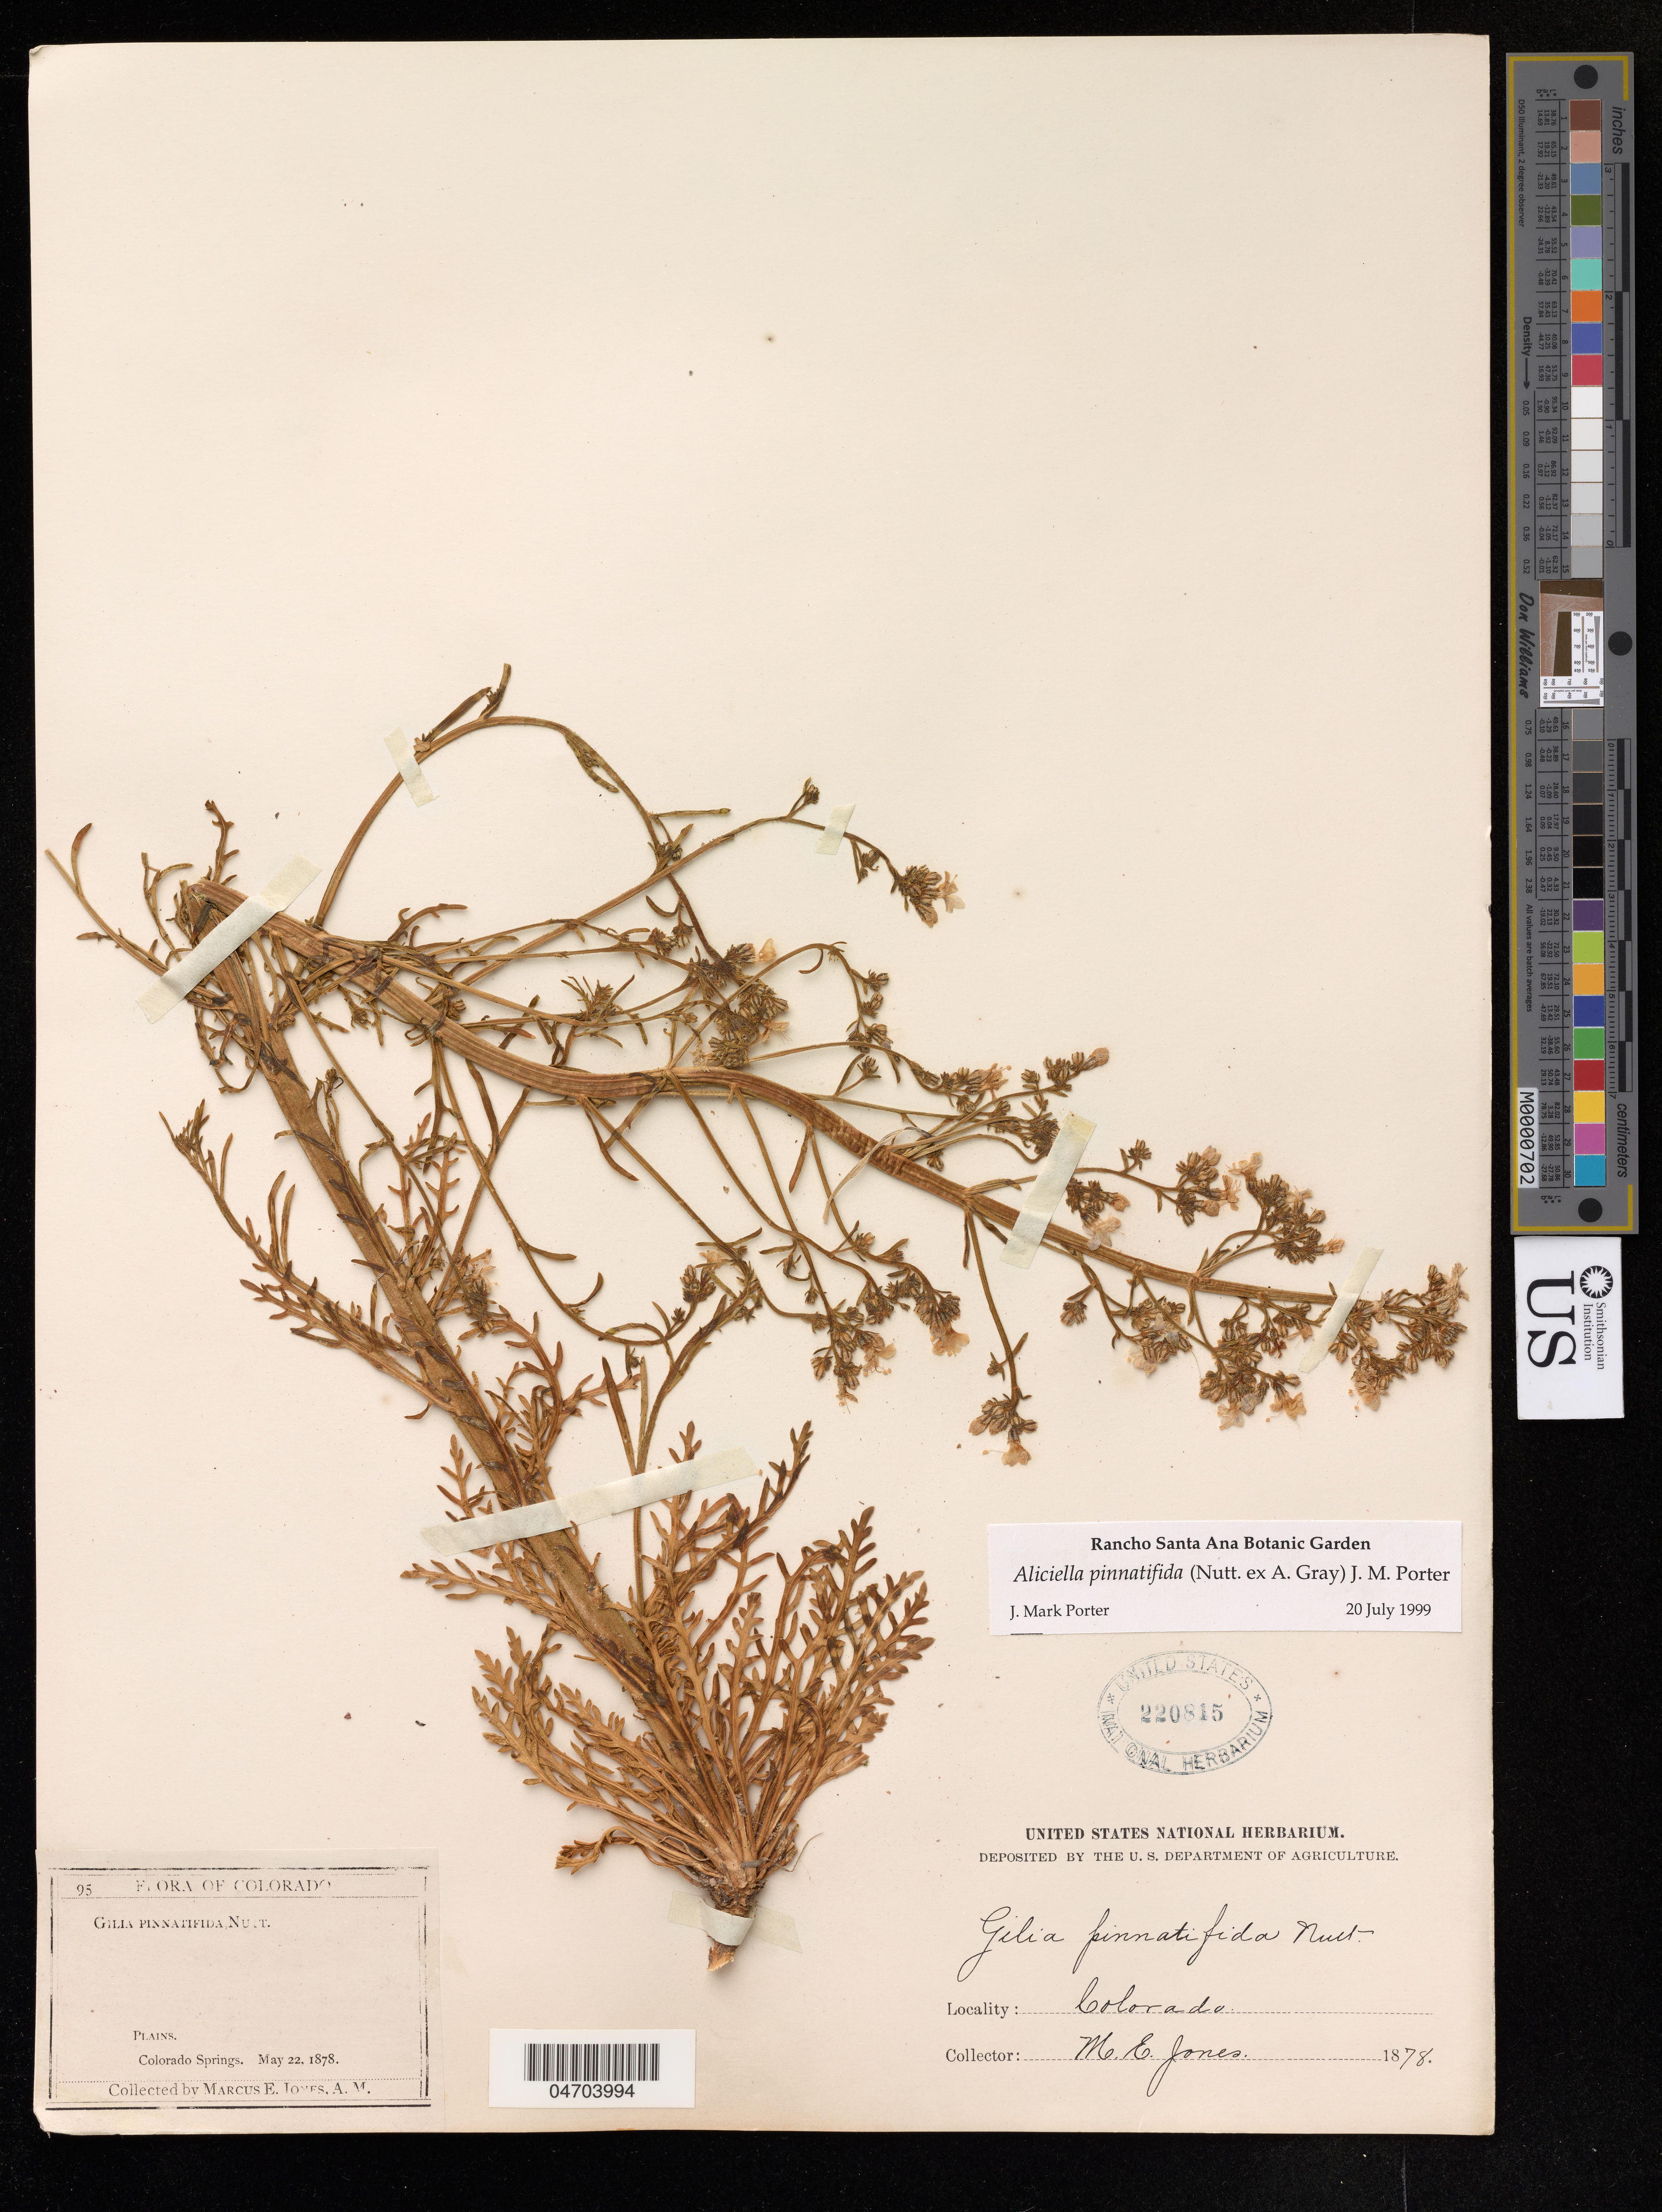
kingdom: Plantae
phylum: Tracheophyta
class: Magnoliopsida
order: Ericales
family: Polemoniaceae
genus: Aliciella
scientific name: Aliciella pinnatifida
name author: (Nutt. ex A. Gray) J.M. Porter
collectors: M. E. Jones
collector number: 95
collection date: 1878-05-22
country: United States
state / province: Colorado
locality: Colorado Springs.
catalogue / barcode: US 220815